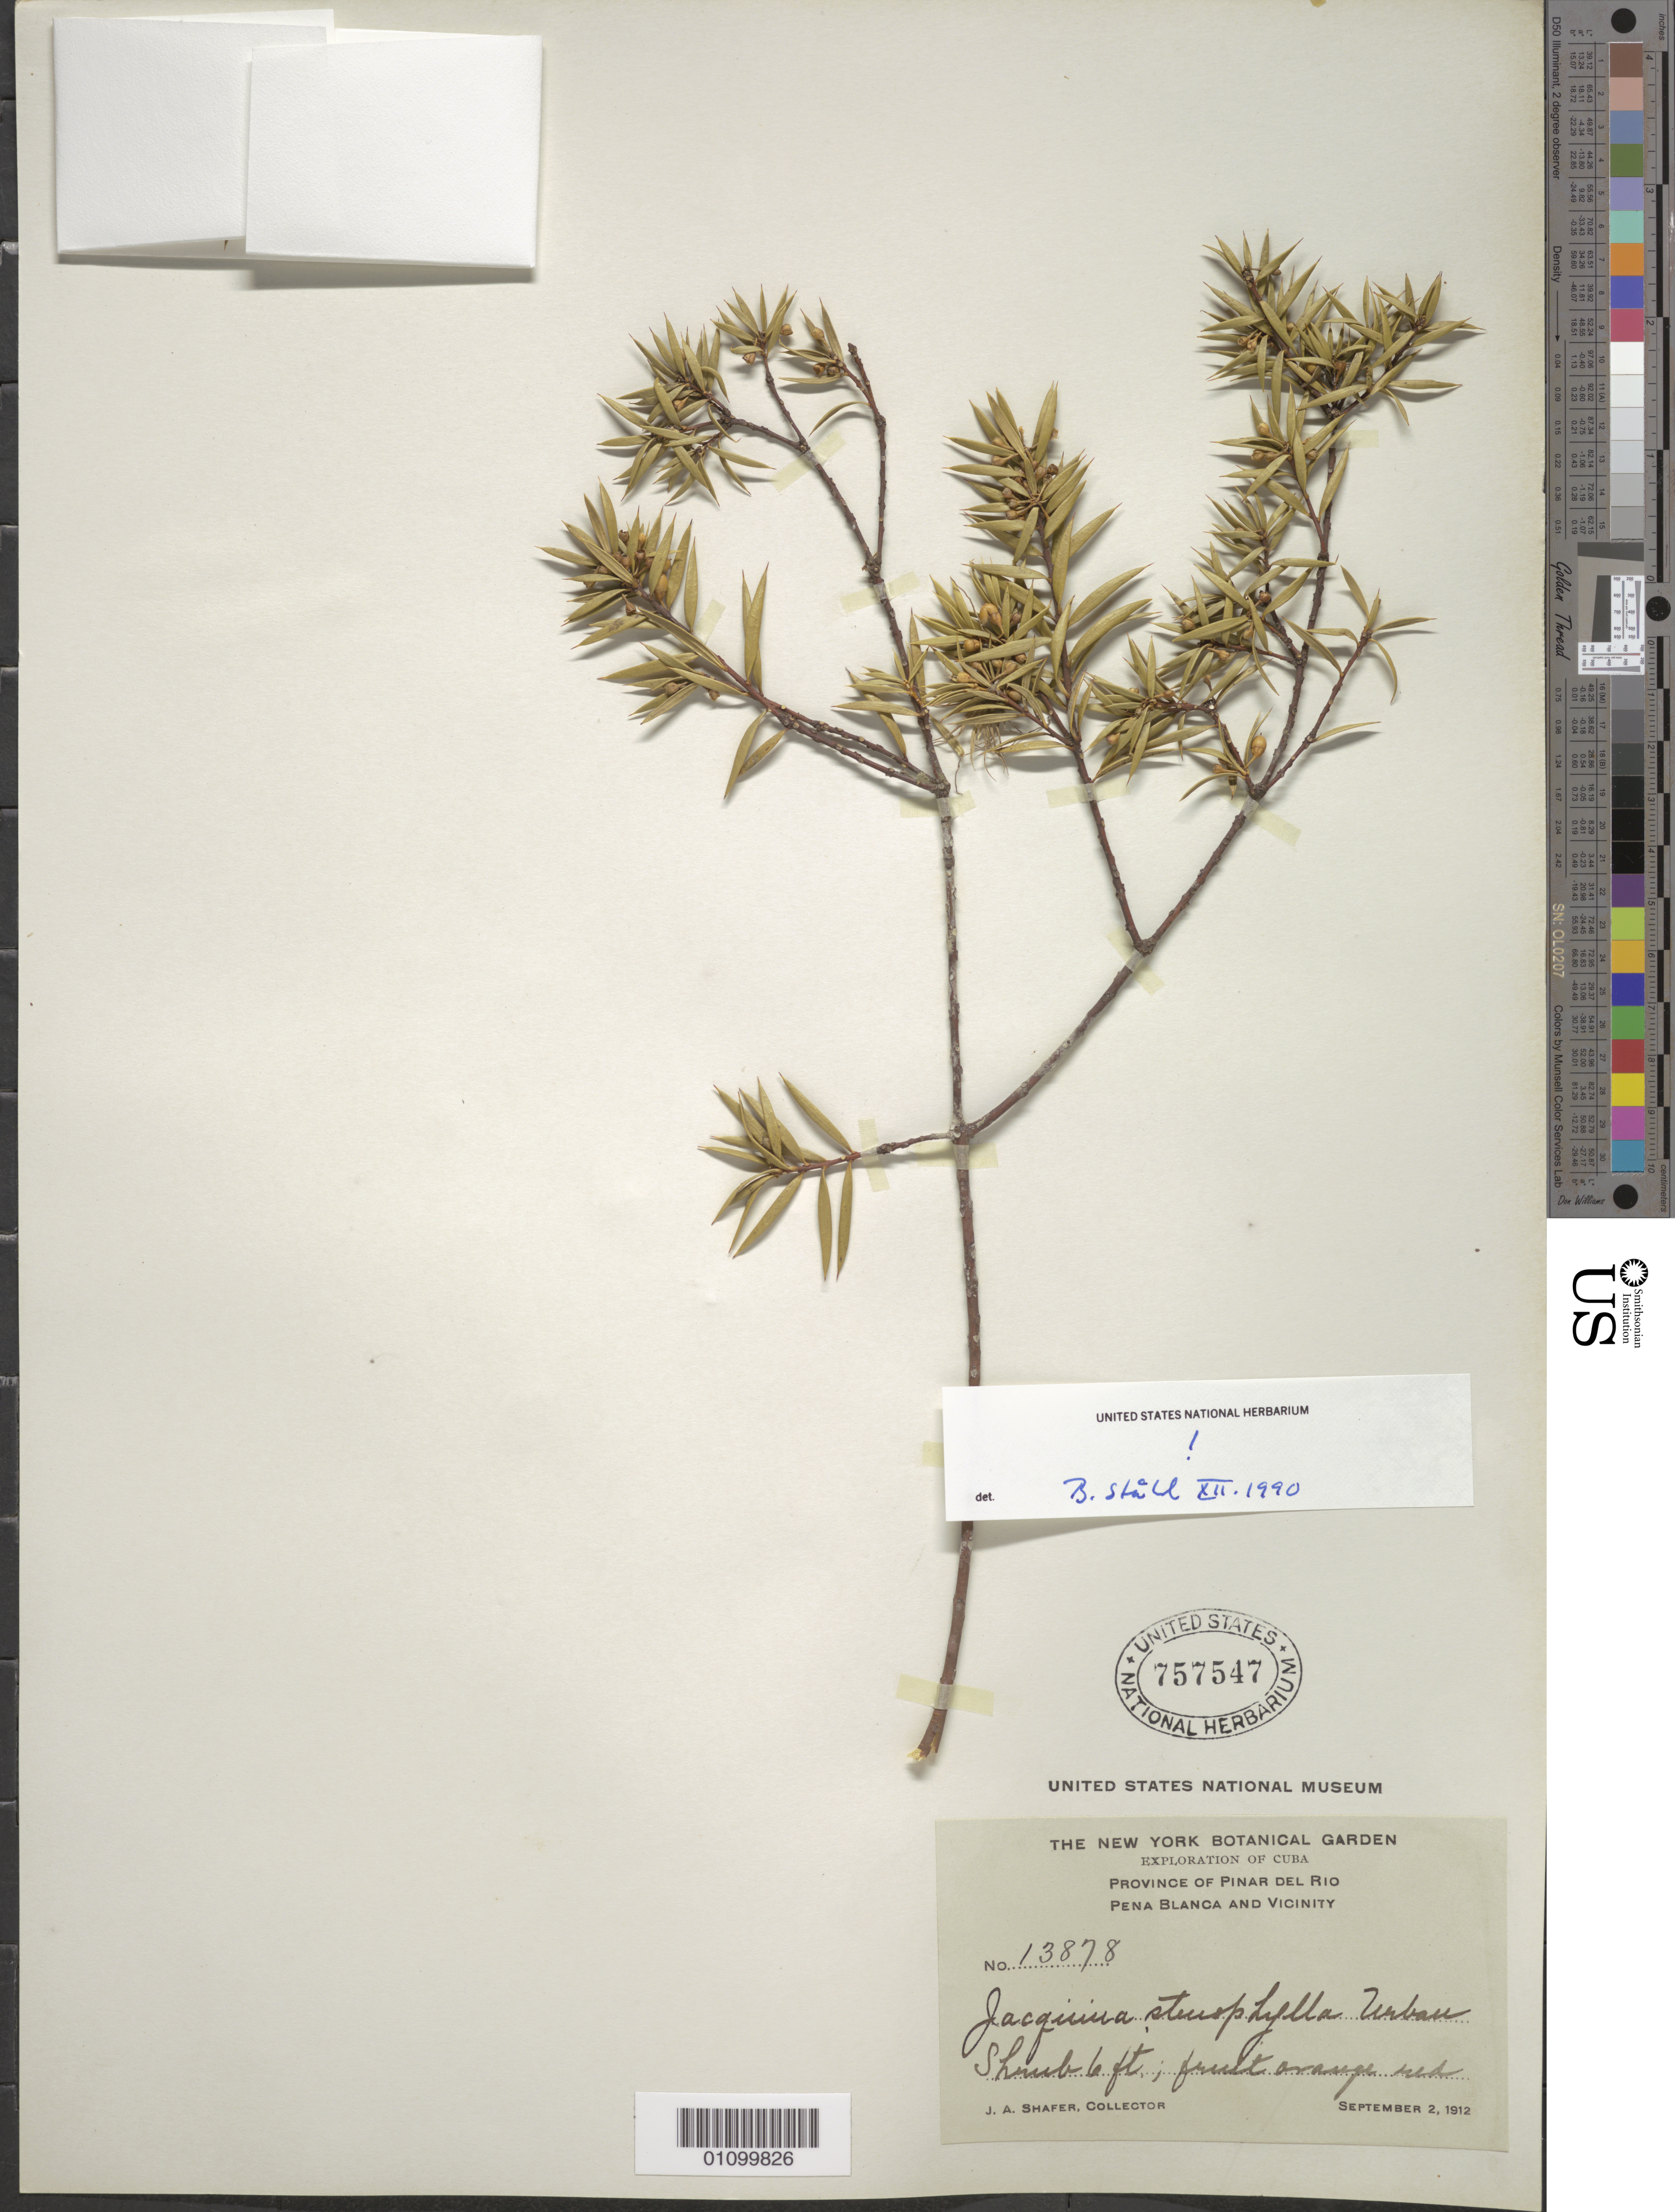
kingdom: Plantae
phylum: Tracheophyta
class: Magnoliopsida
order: Ericales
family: Primulaceae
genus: Jacquinia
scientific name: Jacquinia stenophylla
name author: Urb.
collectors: J. A. Shafer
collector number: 13878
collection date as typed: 02 Sep 1912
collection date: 1912-09-02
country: Cuba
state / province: Pinar del Rio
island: Cuba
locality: Pena Blanca and vicinity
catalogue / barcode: US 757547